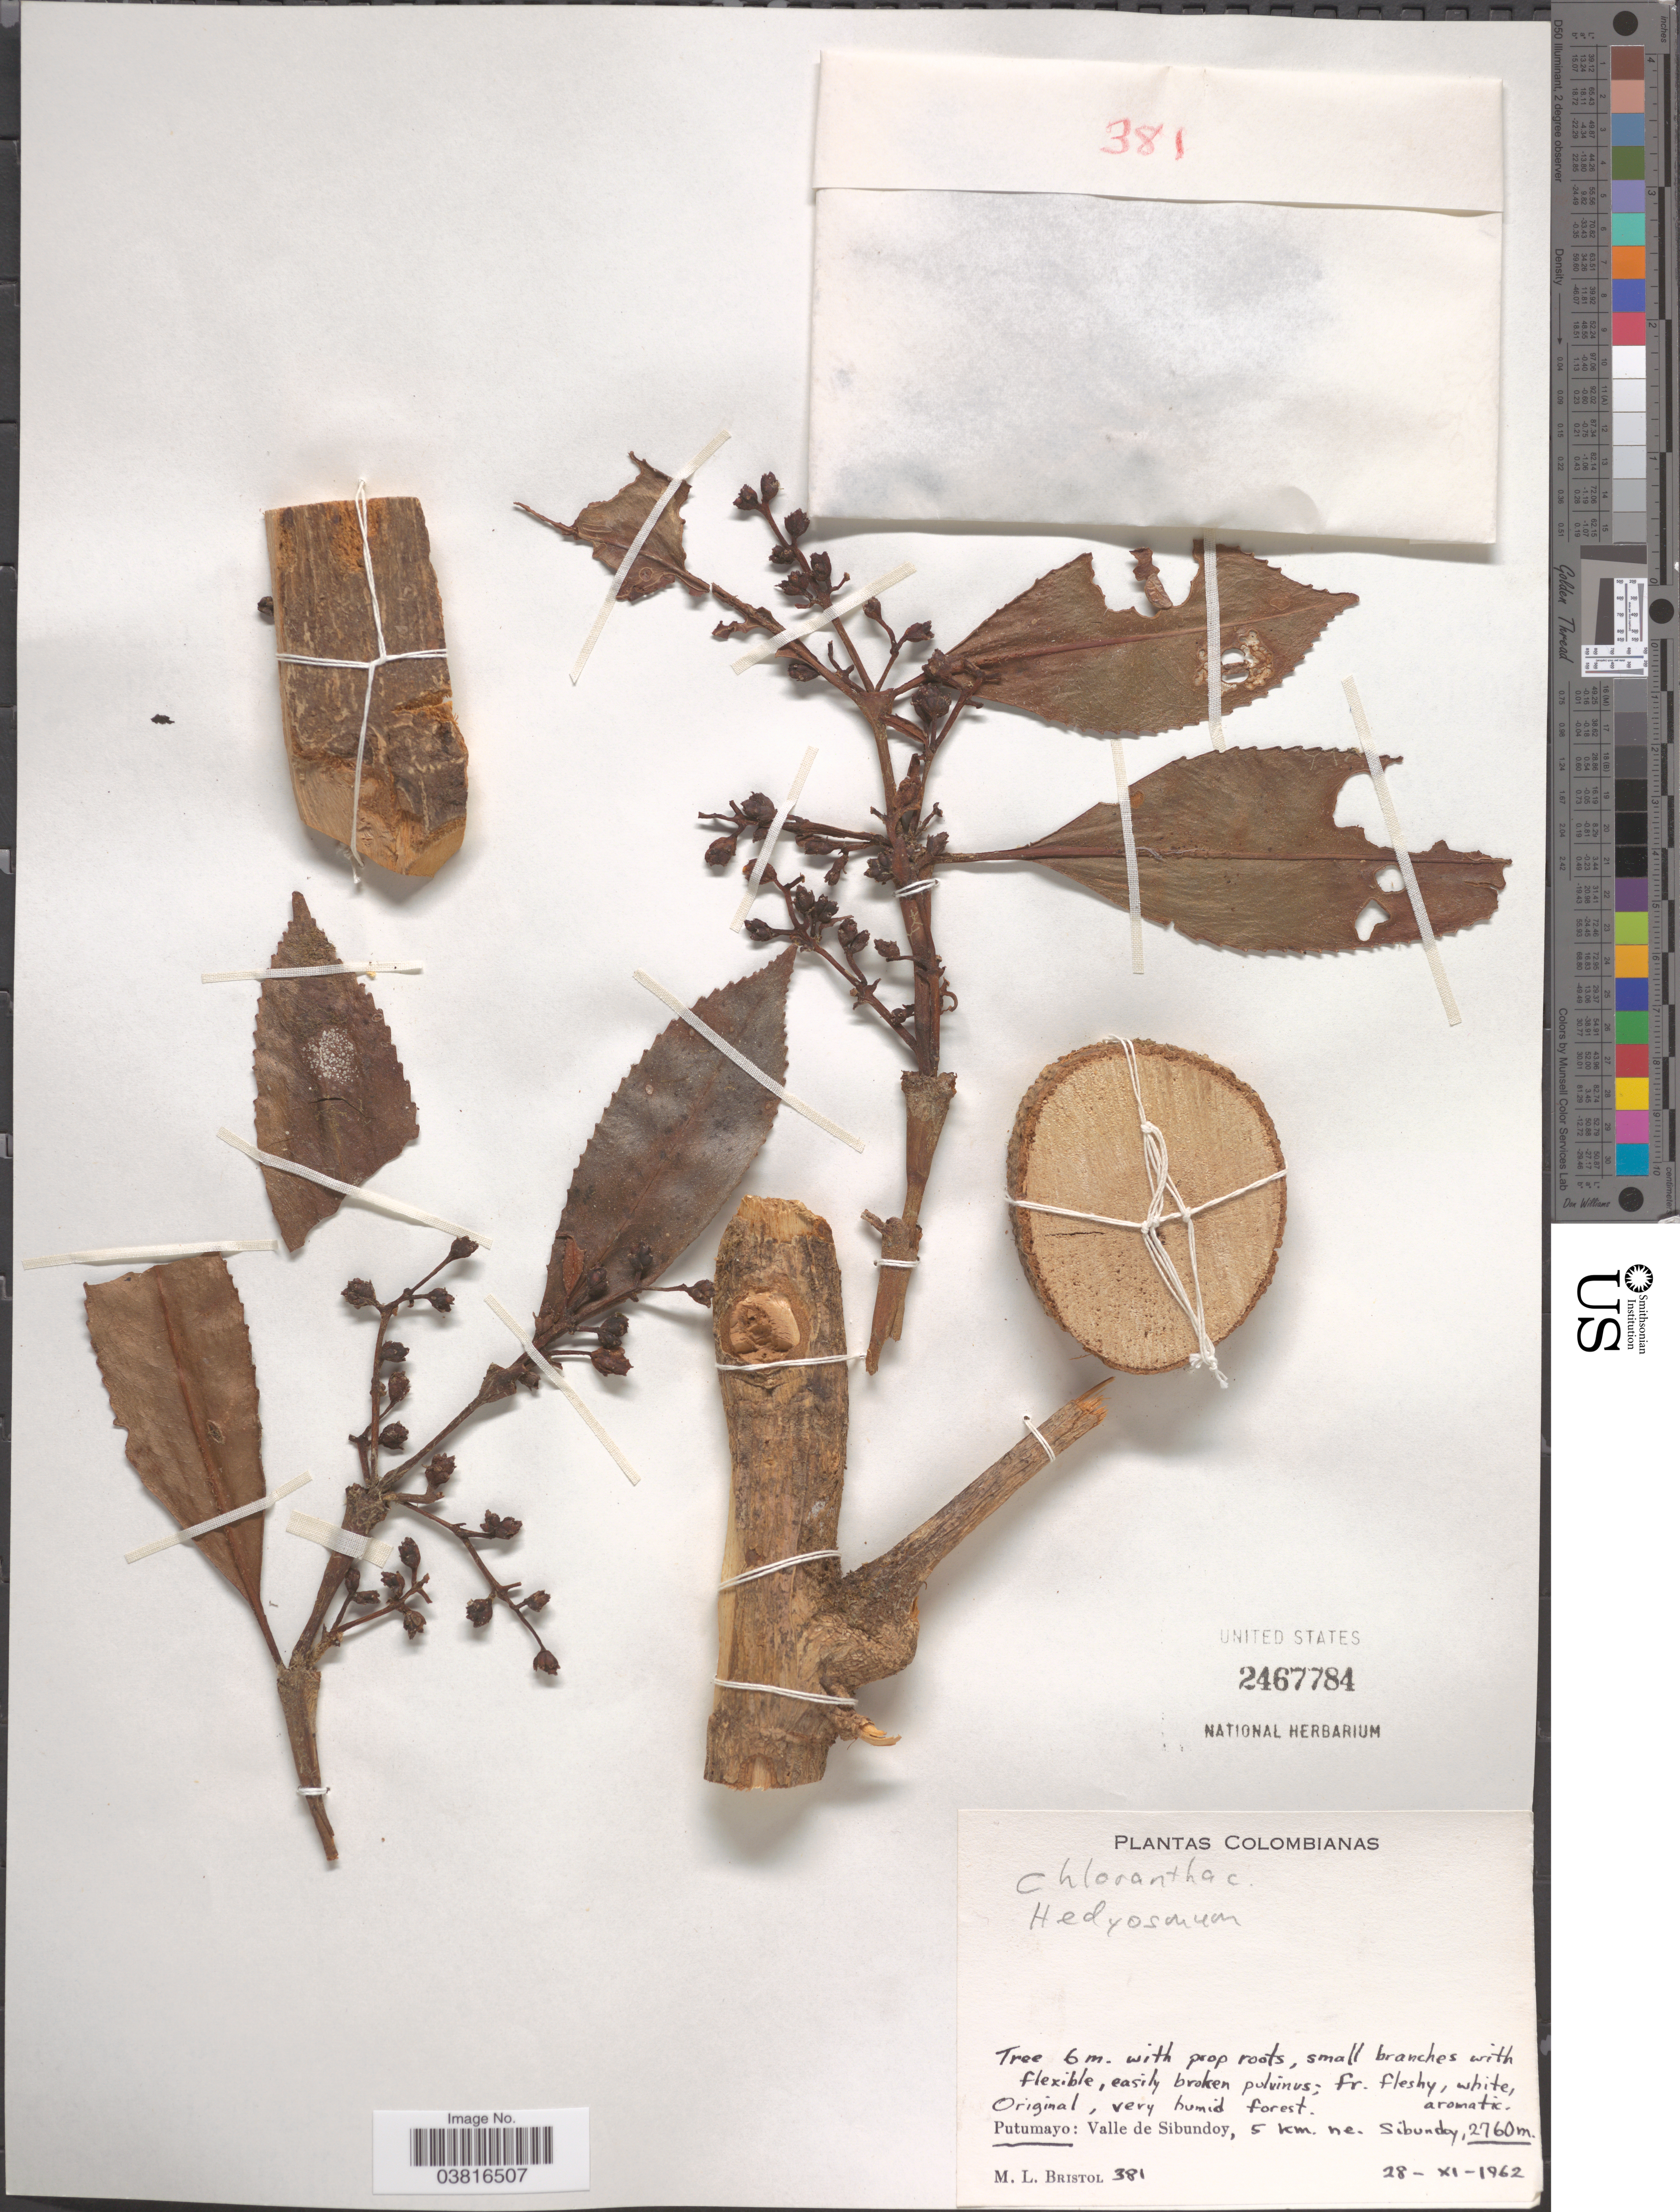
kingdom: Plantae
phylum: Tracheophyta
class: Magnoliopsida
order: Chloranthales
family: Chloranthaceae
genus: Hedyosmum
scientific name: Hedyosmum sp.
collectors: M. L. Bristol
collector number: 381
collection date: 1962-11-28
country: Colombia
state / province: Putumayo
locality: Valle de Sibundoy, 5 km. ne. Sibundoy.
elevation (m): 2760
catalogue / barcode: US 2467784